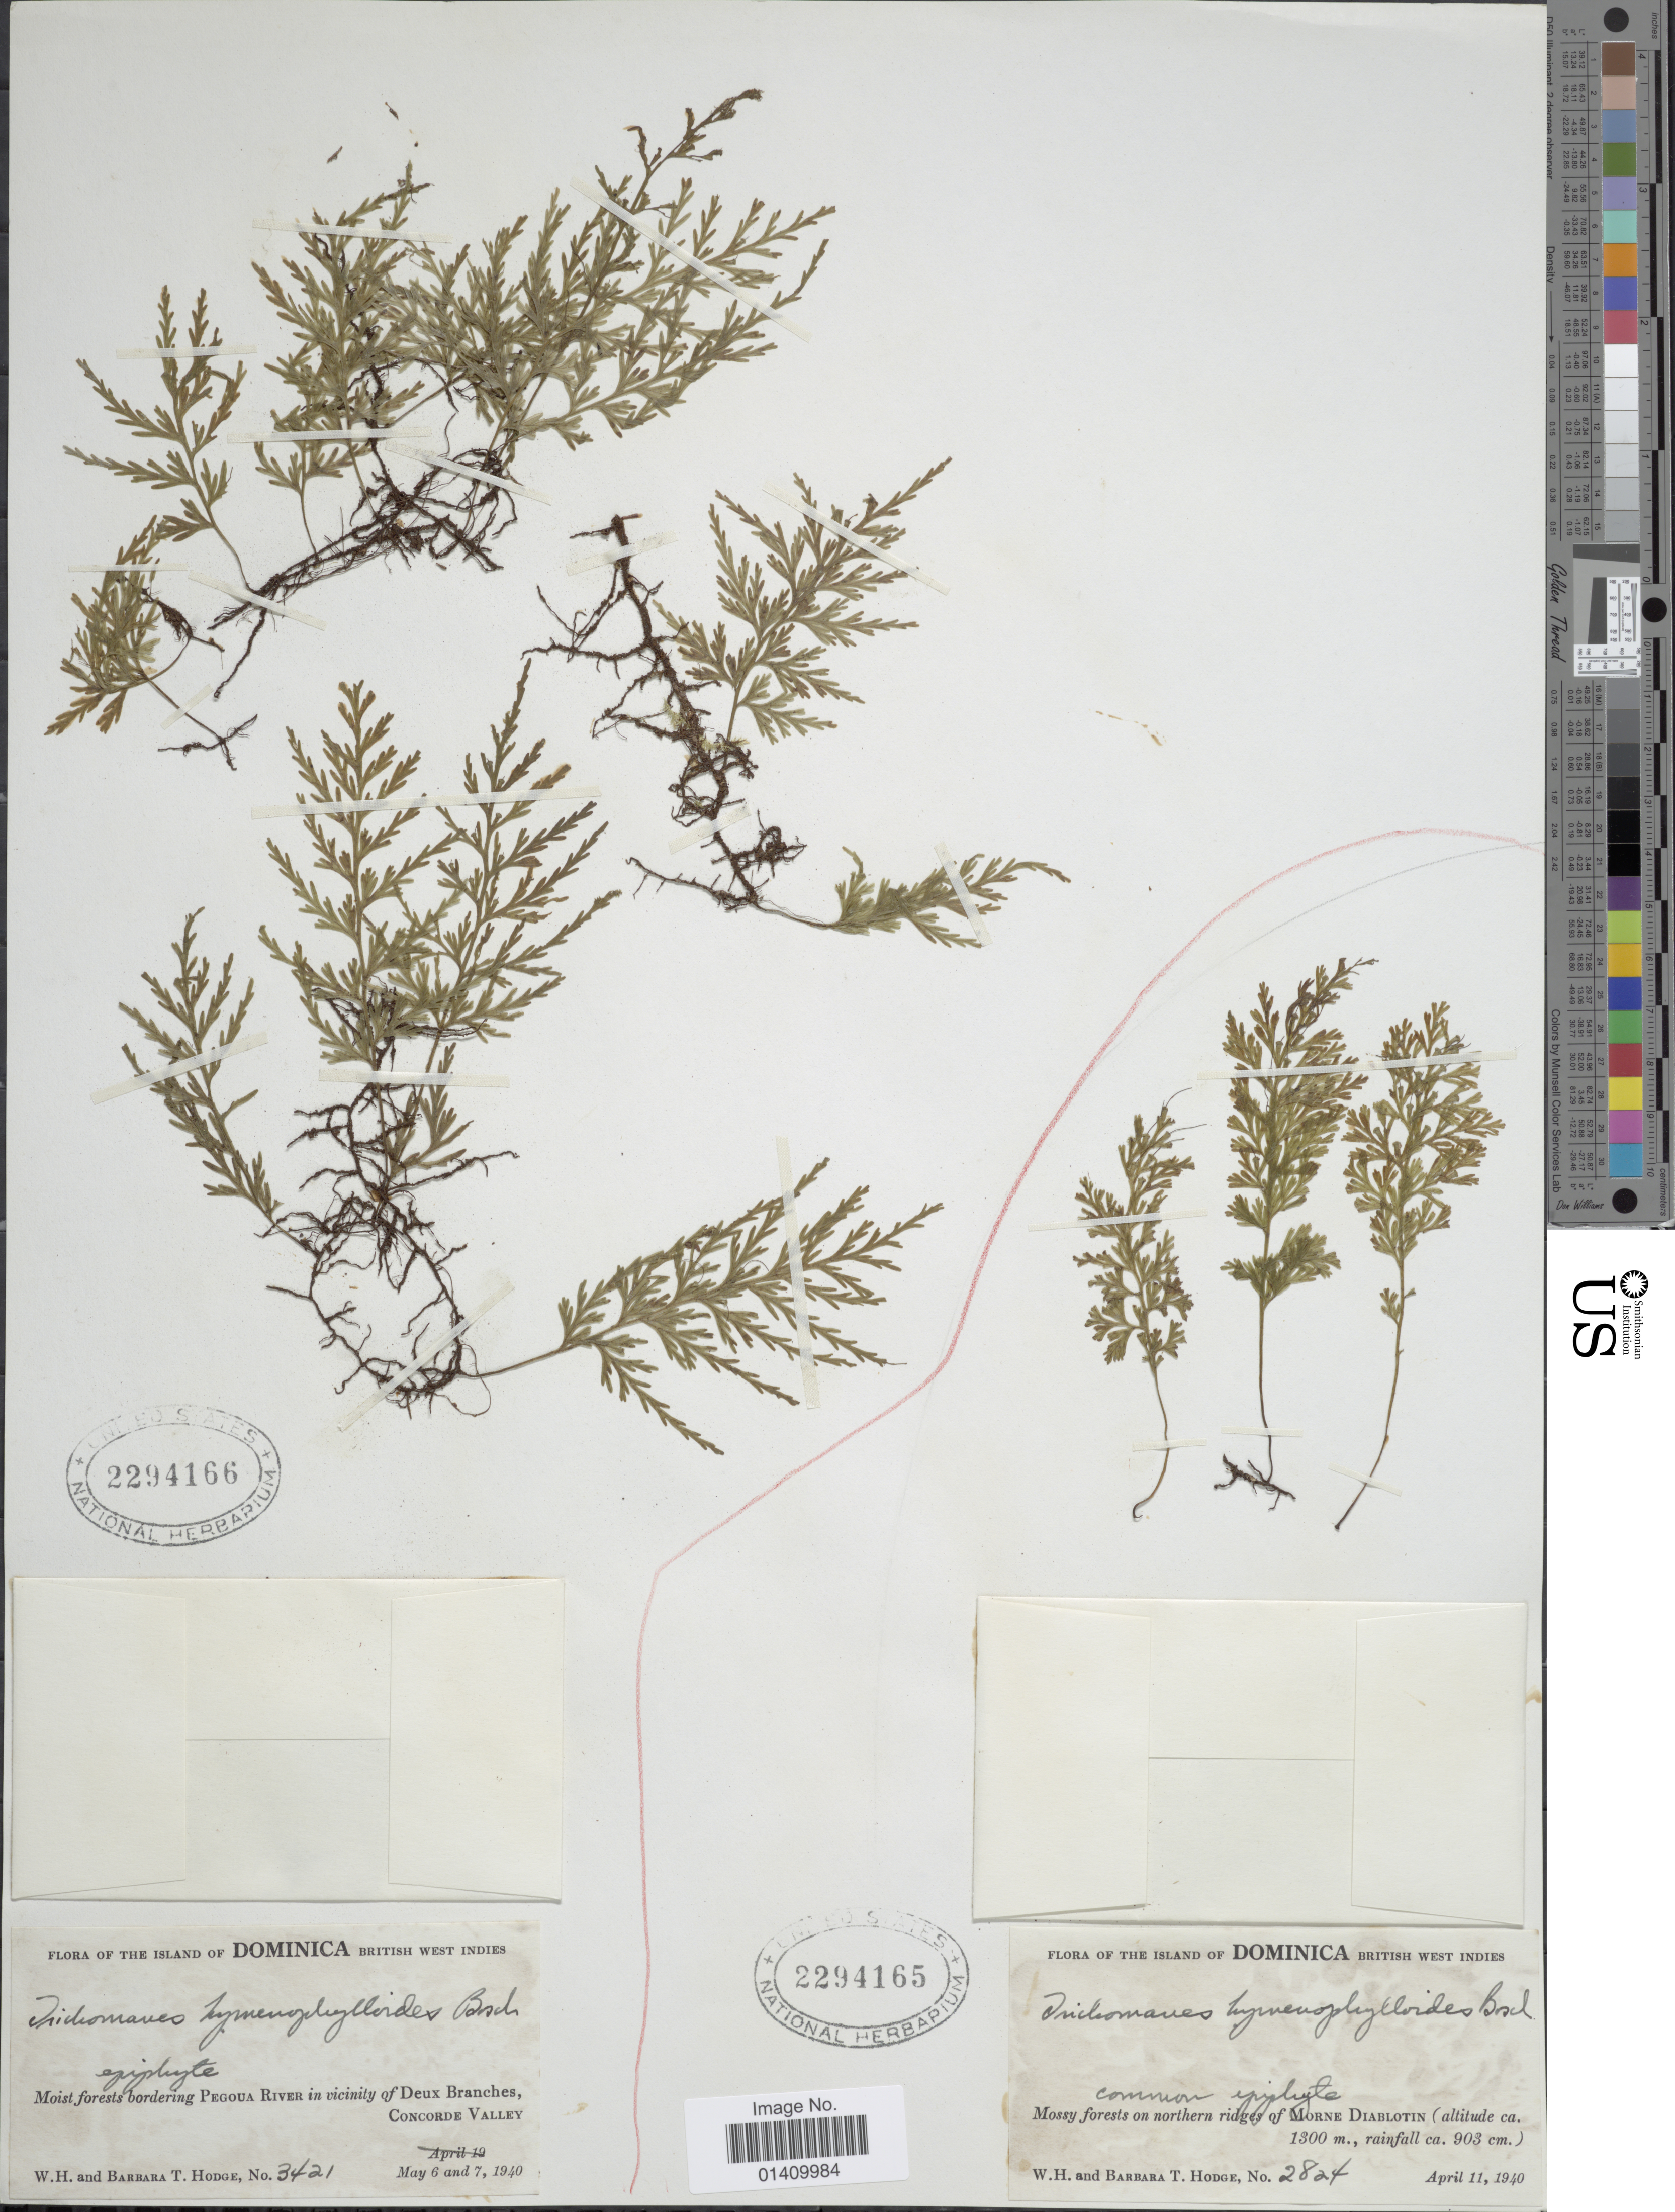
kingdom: Plantae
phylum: Tracheophyta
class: Polypodiopsida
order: Hymenophyllales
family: Hymenophyllaceae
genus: Polyphlebium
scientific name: Polyphlebium hymenophylloides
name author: (Bosch) Ebihara & Dubuisson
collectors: W. Hodge & B. Hodge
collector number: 2824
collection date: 1940-04-11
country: Dominica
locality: The Island of Dominica British West Indies northern ridges of Morne Diablotin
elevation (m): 1300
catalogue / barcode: US 2294165-2